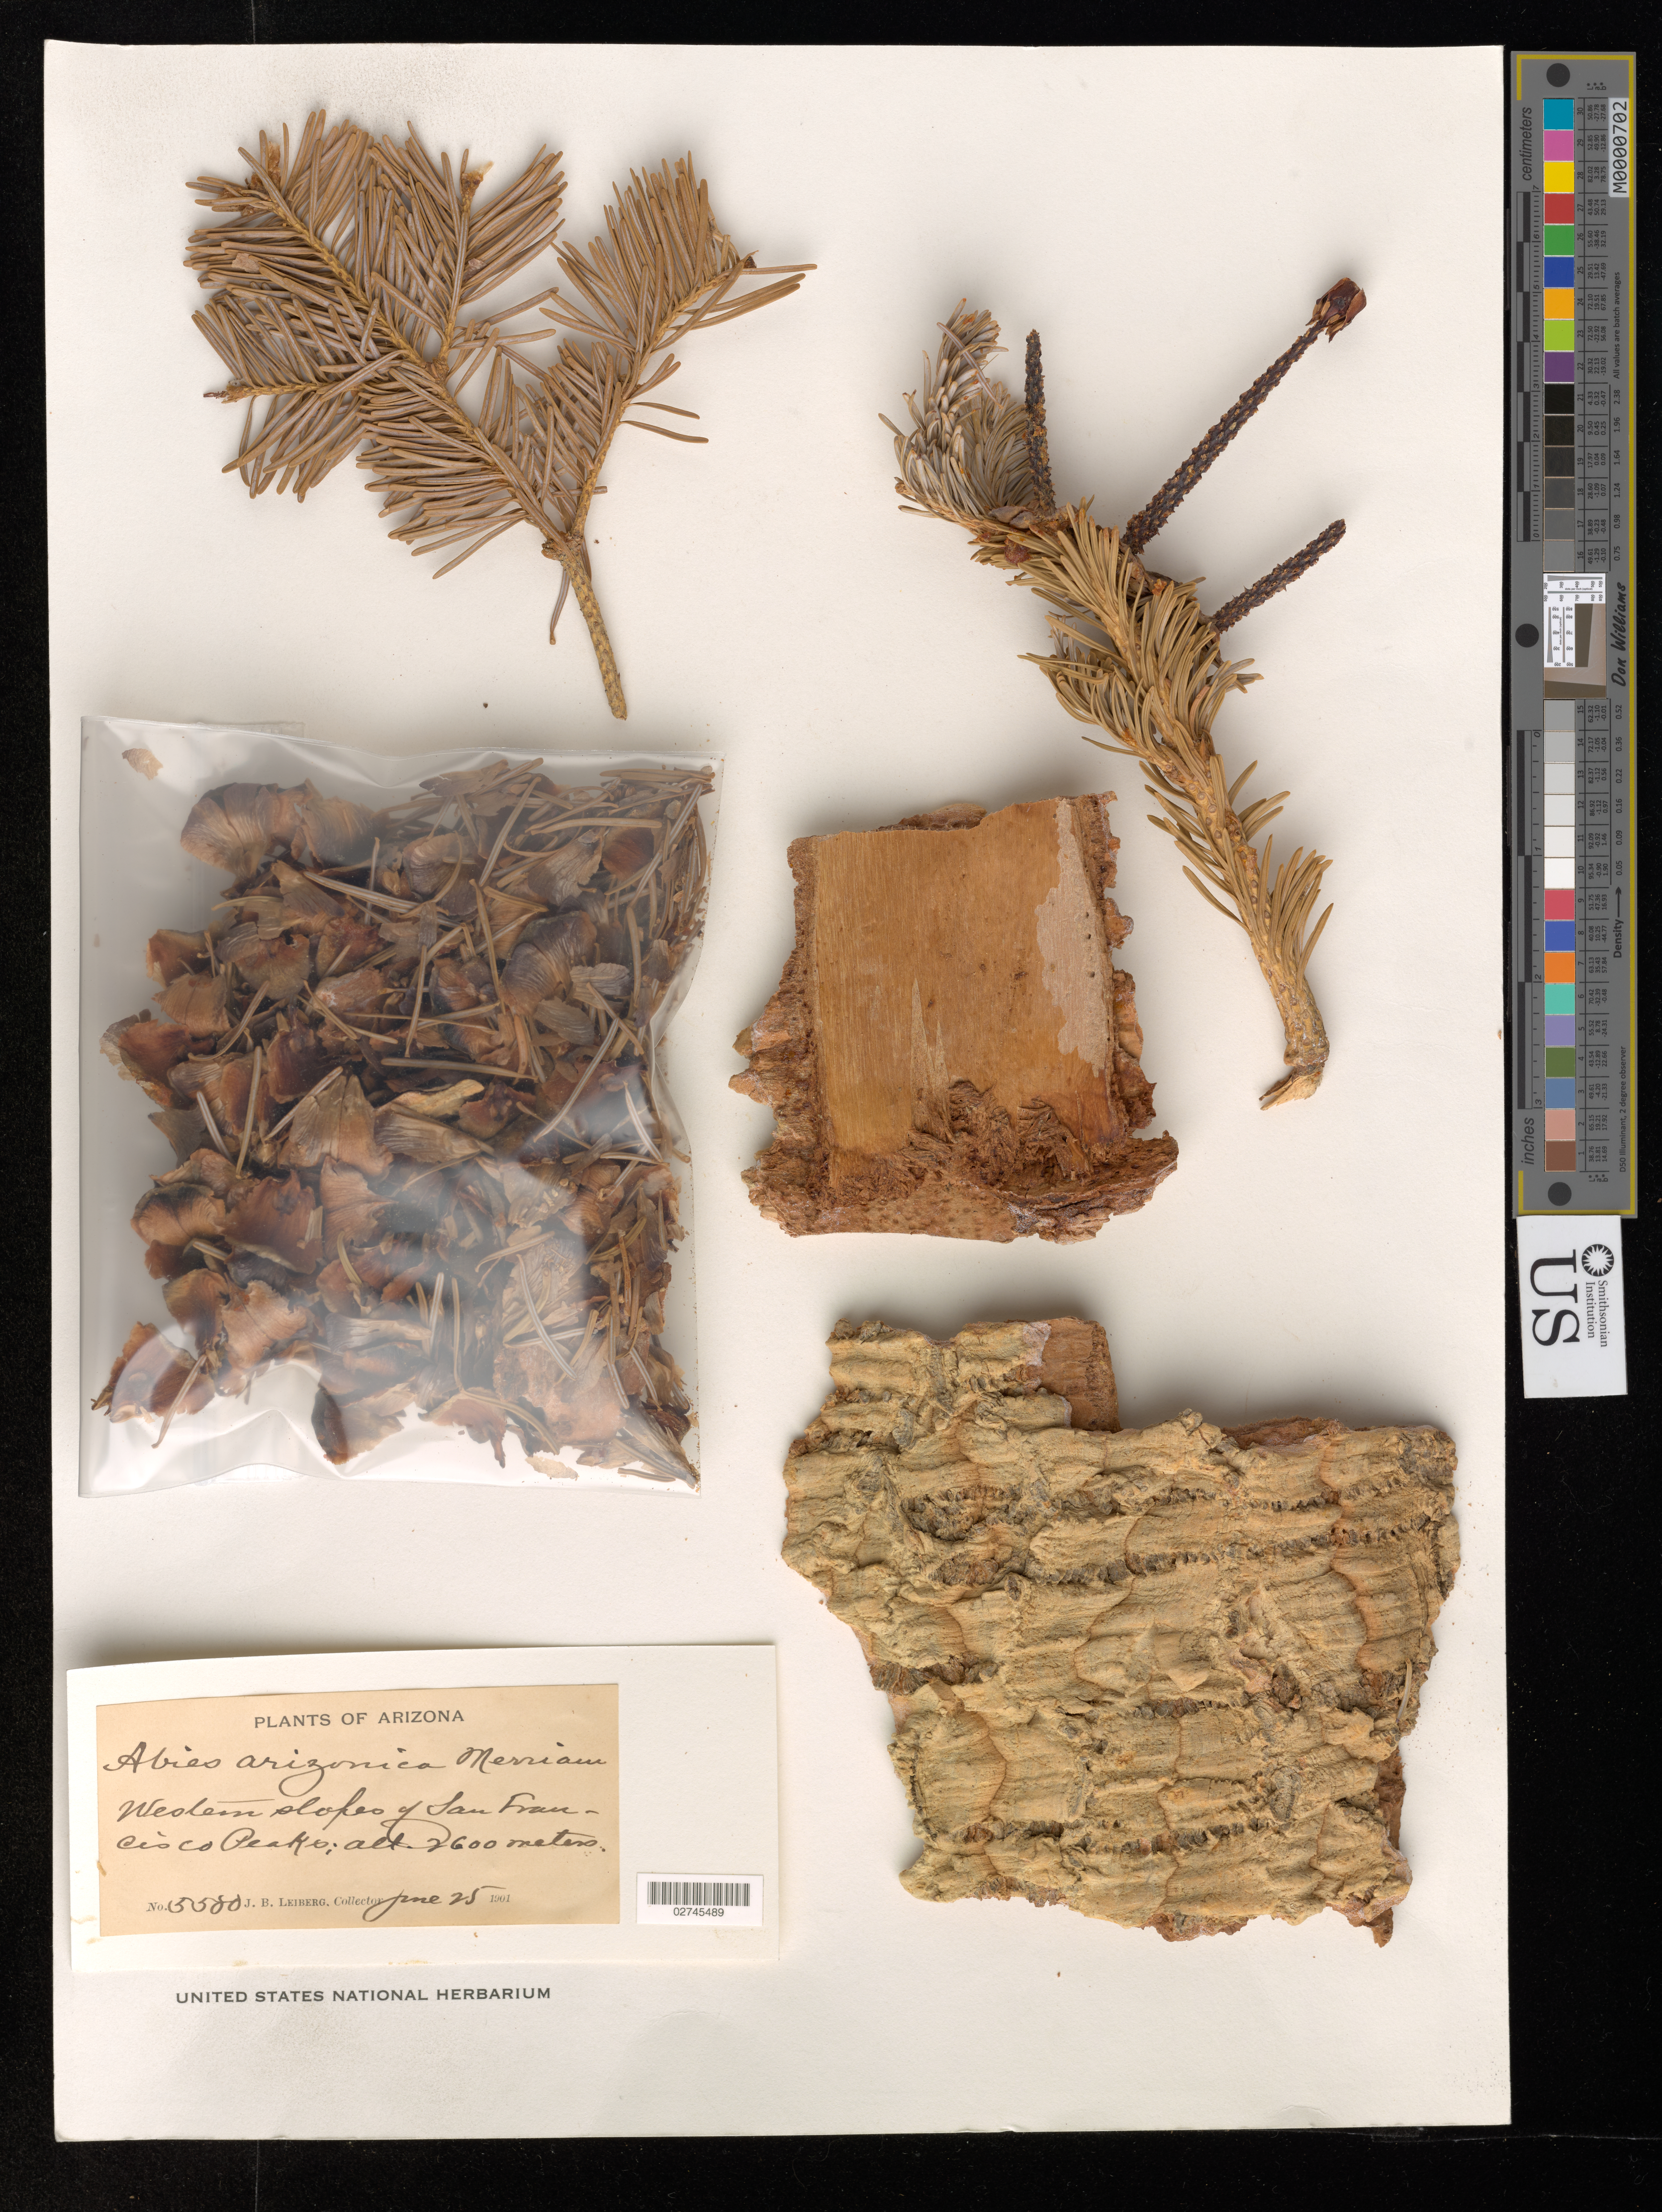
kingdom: Plantae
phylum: Tracheophyta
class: Pinopsida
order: Pinales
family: Pinaceae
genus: Abies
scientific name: Abies lasiocarpa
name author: (Hook.) Nutt.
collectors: J. B. Leiberg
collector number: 5580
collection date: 1901-06-25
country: United States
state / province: Arizona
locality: Western slopes of San Francisco Peaks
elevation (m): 2600